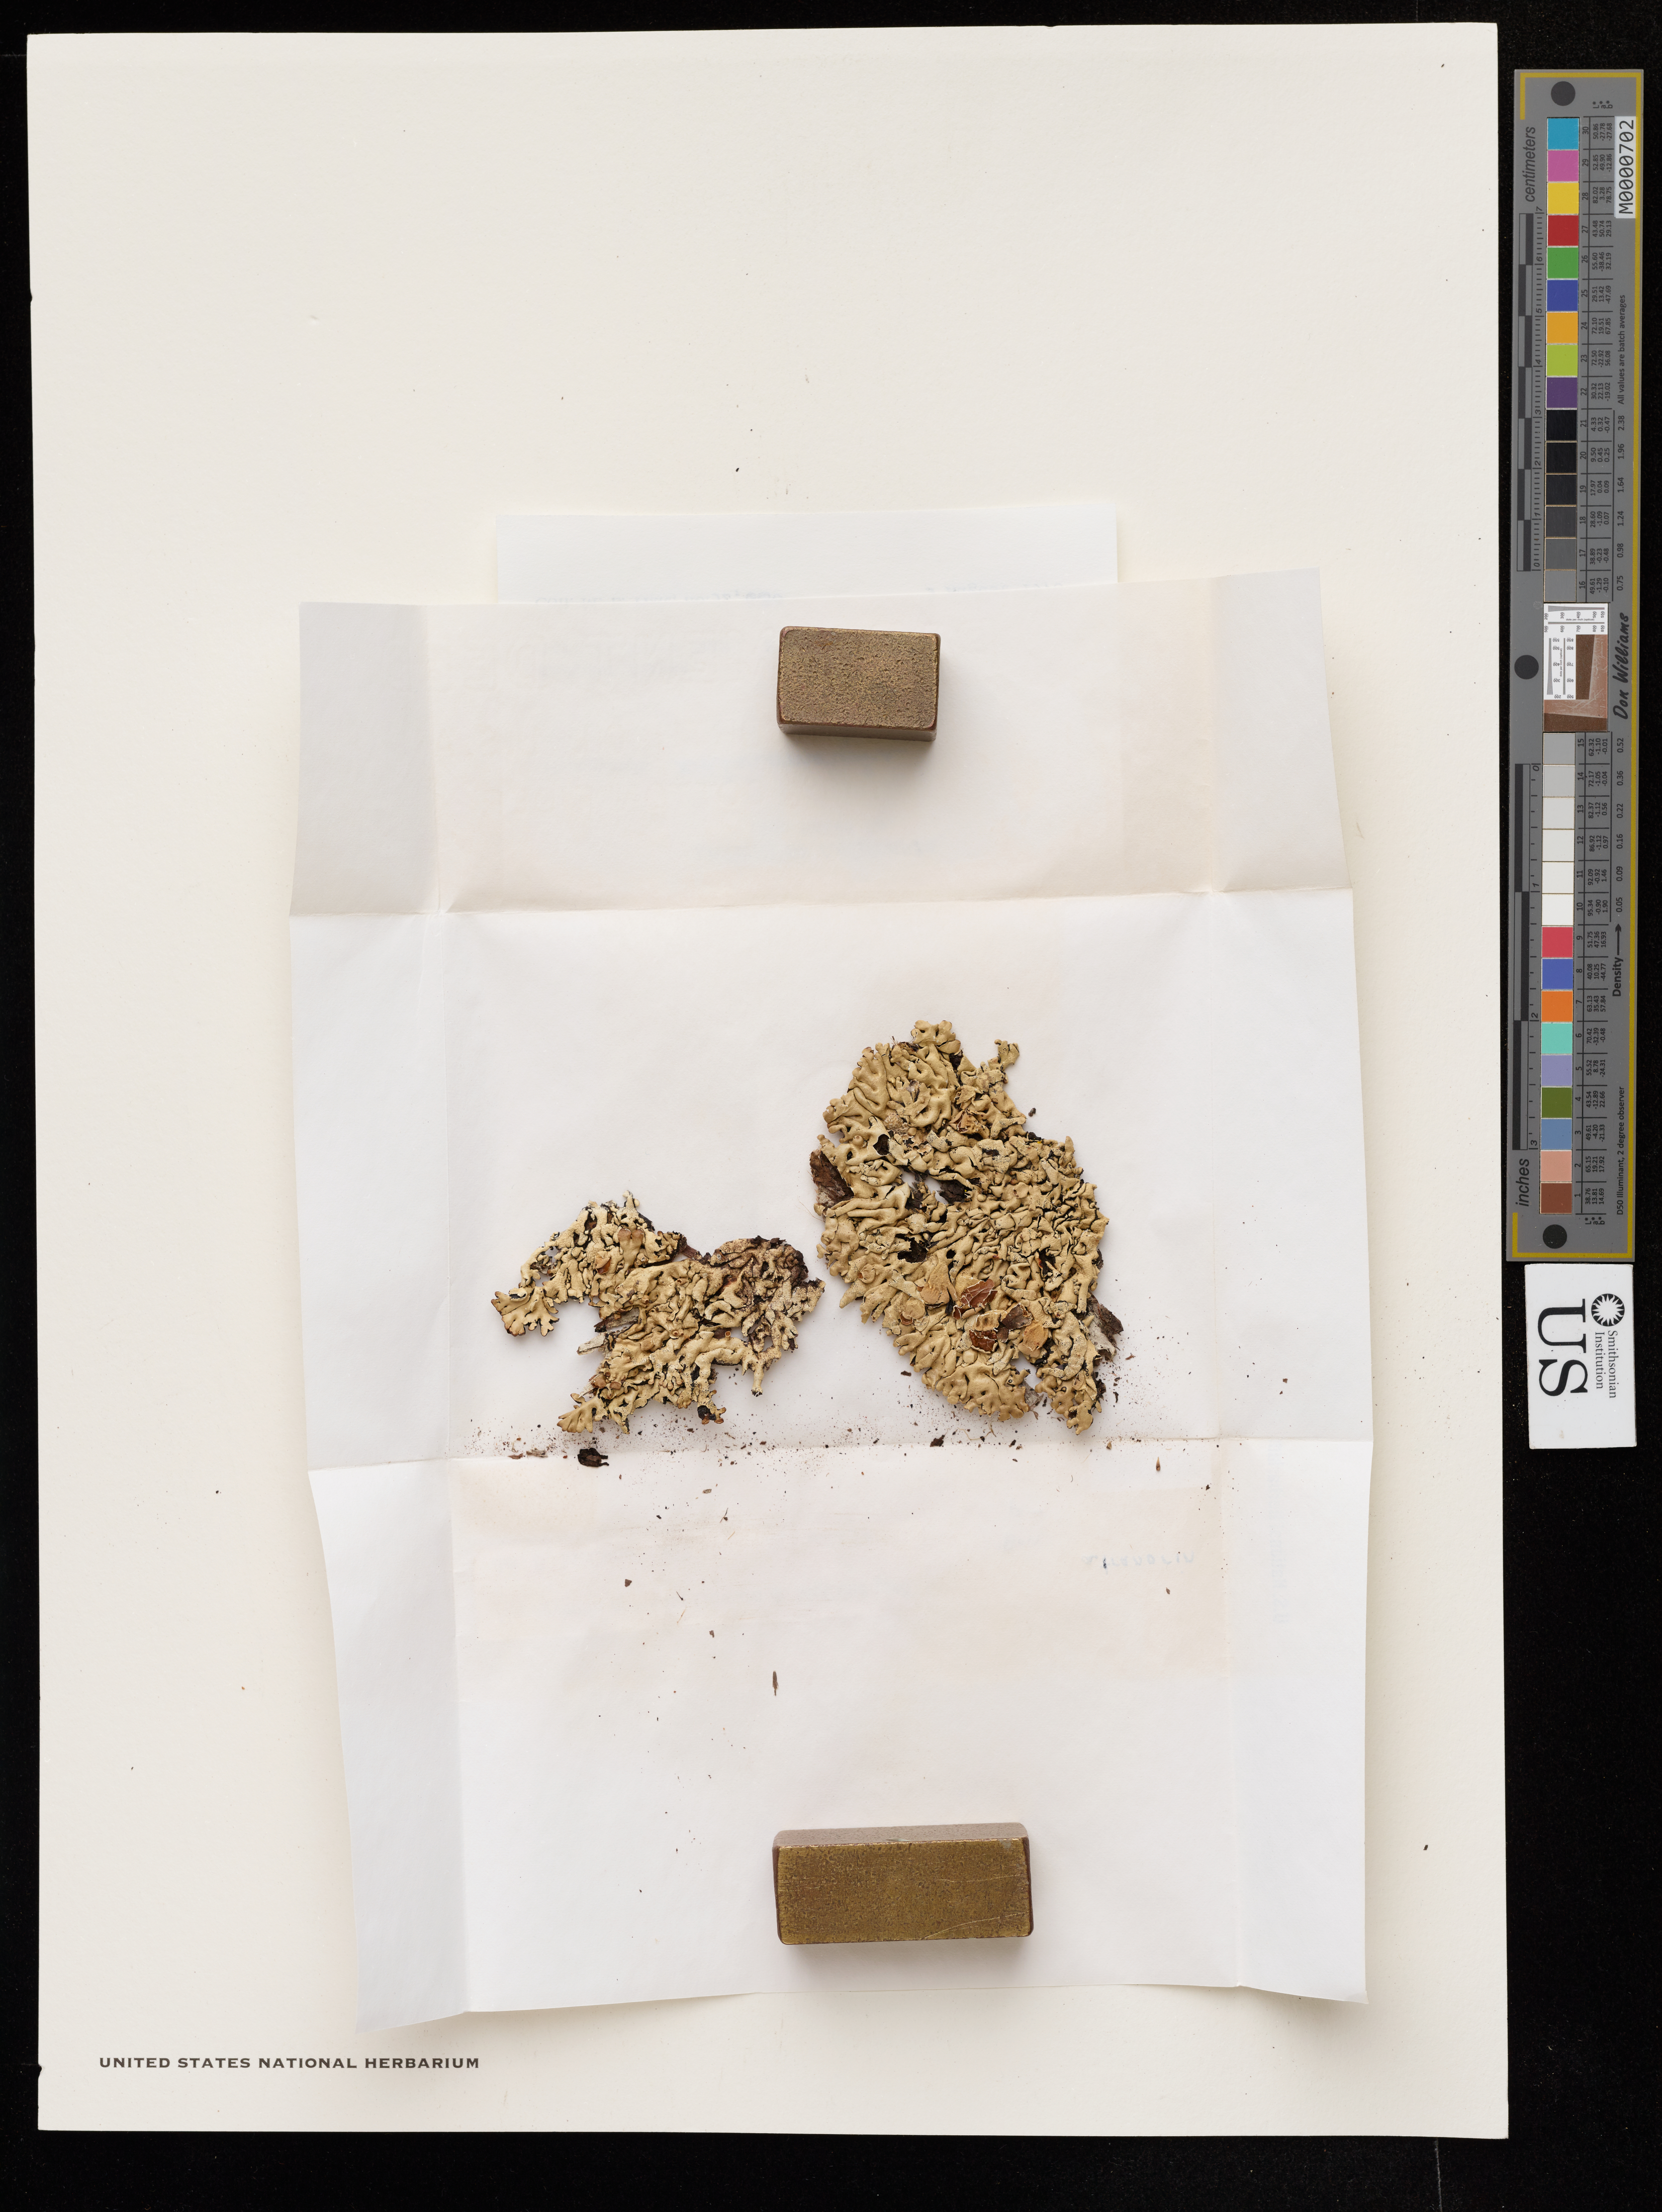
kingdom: Fungi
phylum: Ascomycota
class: Lecanoromycetes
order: Lecanorales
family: Parmeliaceae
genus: Hypogymnia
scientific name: Hypogymnia apinnata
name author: Goward & McCune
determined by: McCune, B.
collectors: M. Hale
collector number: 52630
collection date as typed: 05 Aug 1978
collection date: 1978-08-05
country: United States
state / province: California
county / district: San Mateo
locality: Portola st. forest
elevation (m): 0